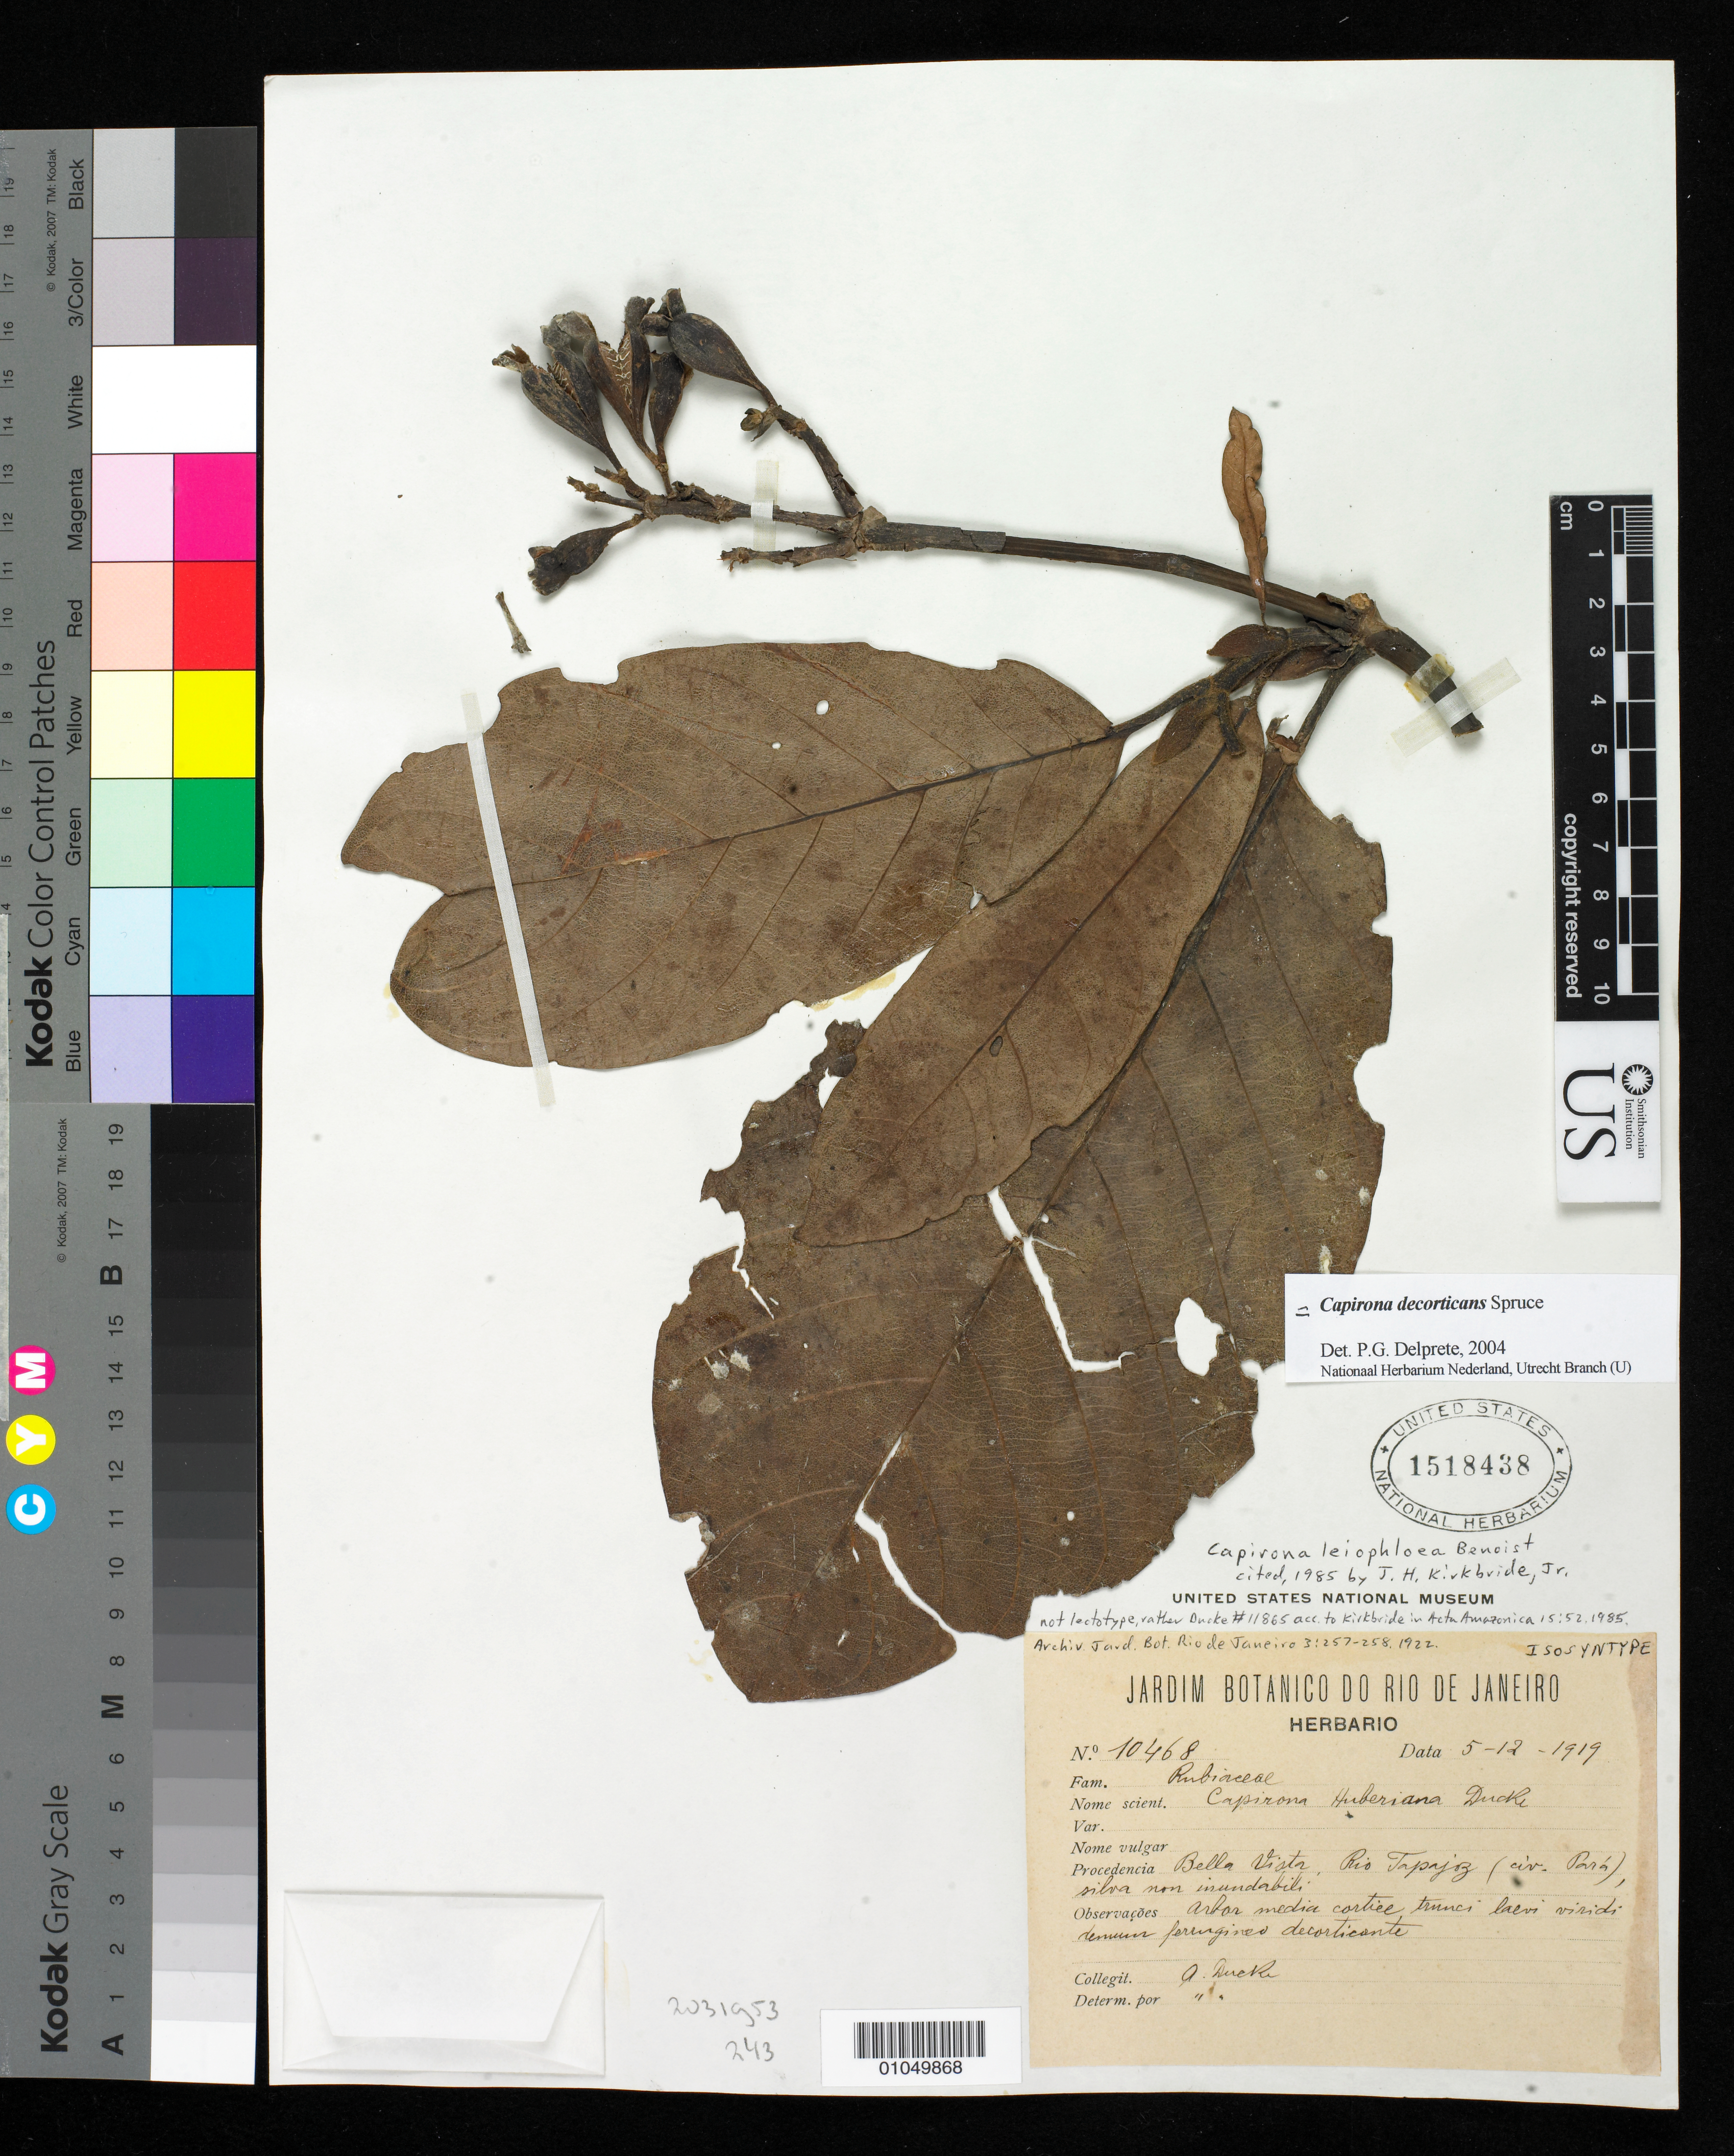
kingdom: Plantae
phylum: Tracheophyta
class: Magnoliopsida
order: Gentianales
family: Rubiaceae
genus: Capirona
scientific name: Capirona huberiana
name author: Ducke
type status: Isosyntype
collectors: A. Ducke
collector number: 10468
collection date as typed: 05 Dec 1919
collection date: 1919-12-05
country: Brazil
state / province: Pará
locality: Bella Vista, Rio Tapajoz (civ. Pará).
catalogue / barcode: US 1518438